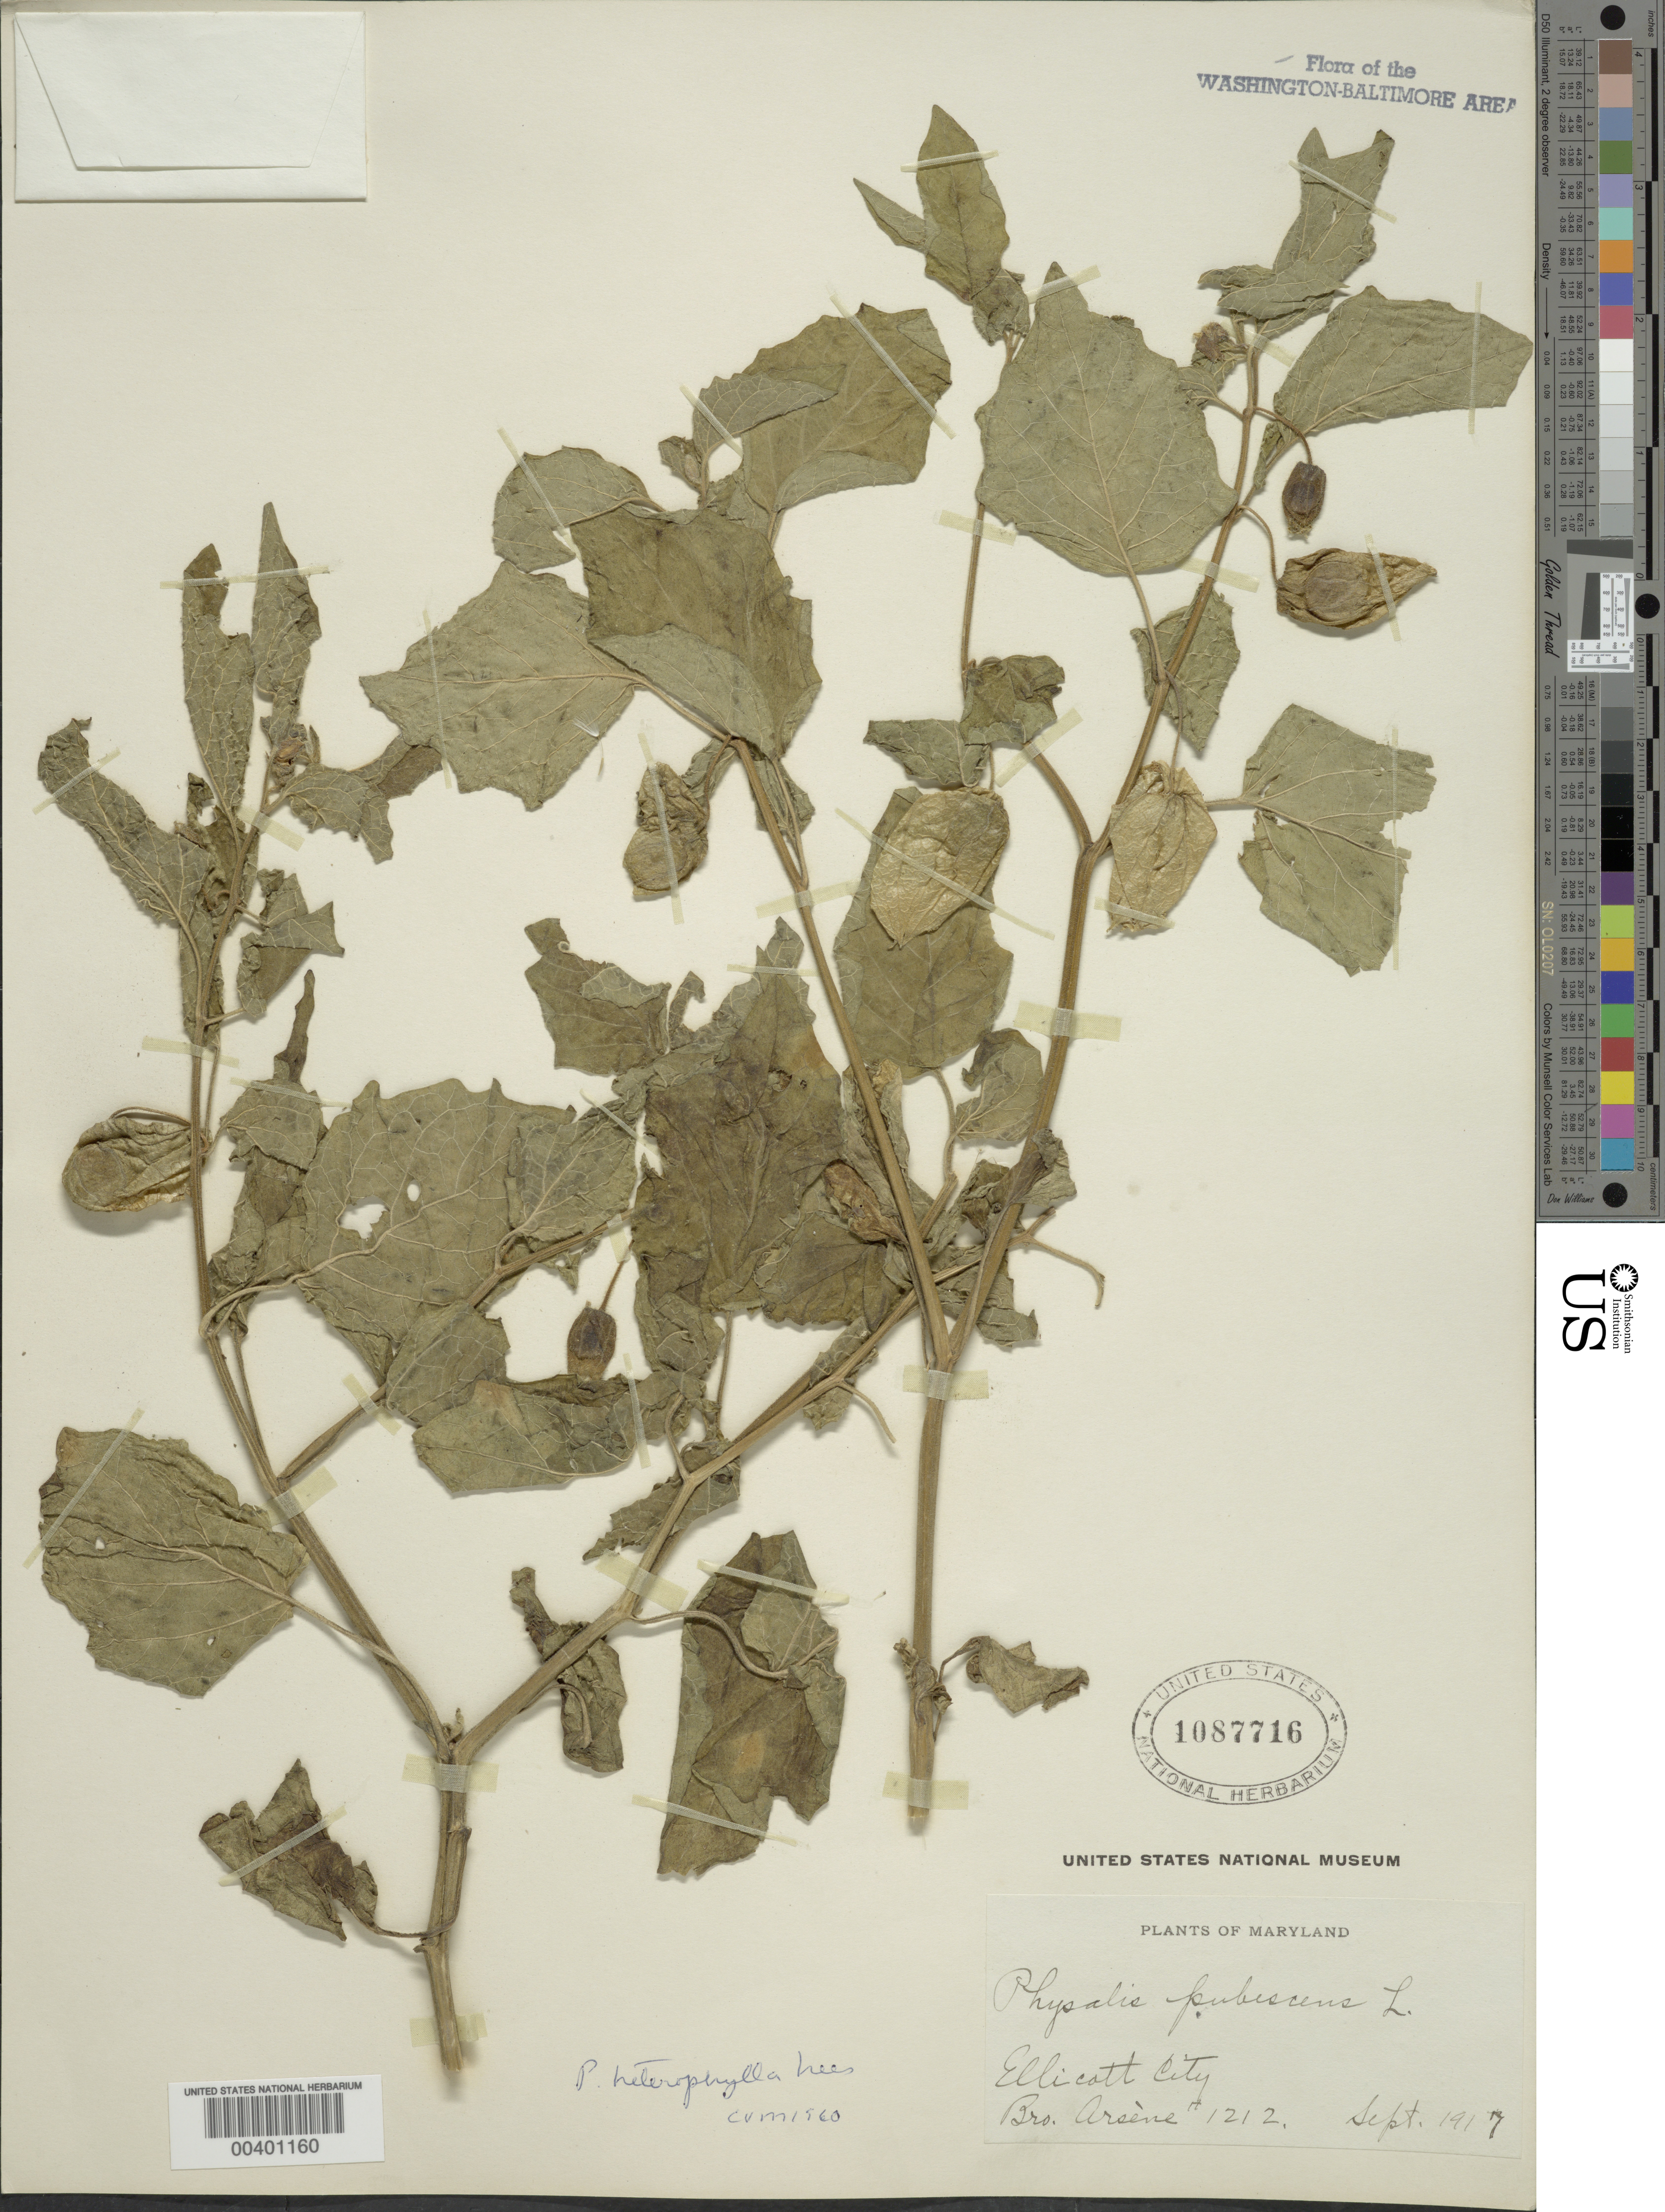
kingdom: Plantae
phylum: Tracheophyta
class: Magnoliopsida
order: Solanales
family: Solanaceae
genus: Physalis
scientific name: Physalis heterophylla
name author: Nees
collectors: Bro. G. Arsène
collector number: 1212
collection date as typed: Sep 1917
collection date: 1917-09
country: United States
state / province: Maryland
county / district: Howard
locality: Ellicott City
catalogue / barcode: US 1087716